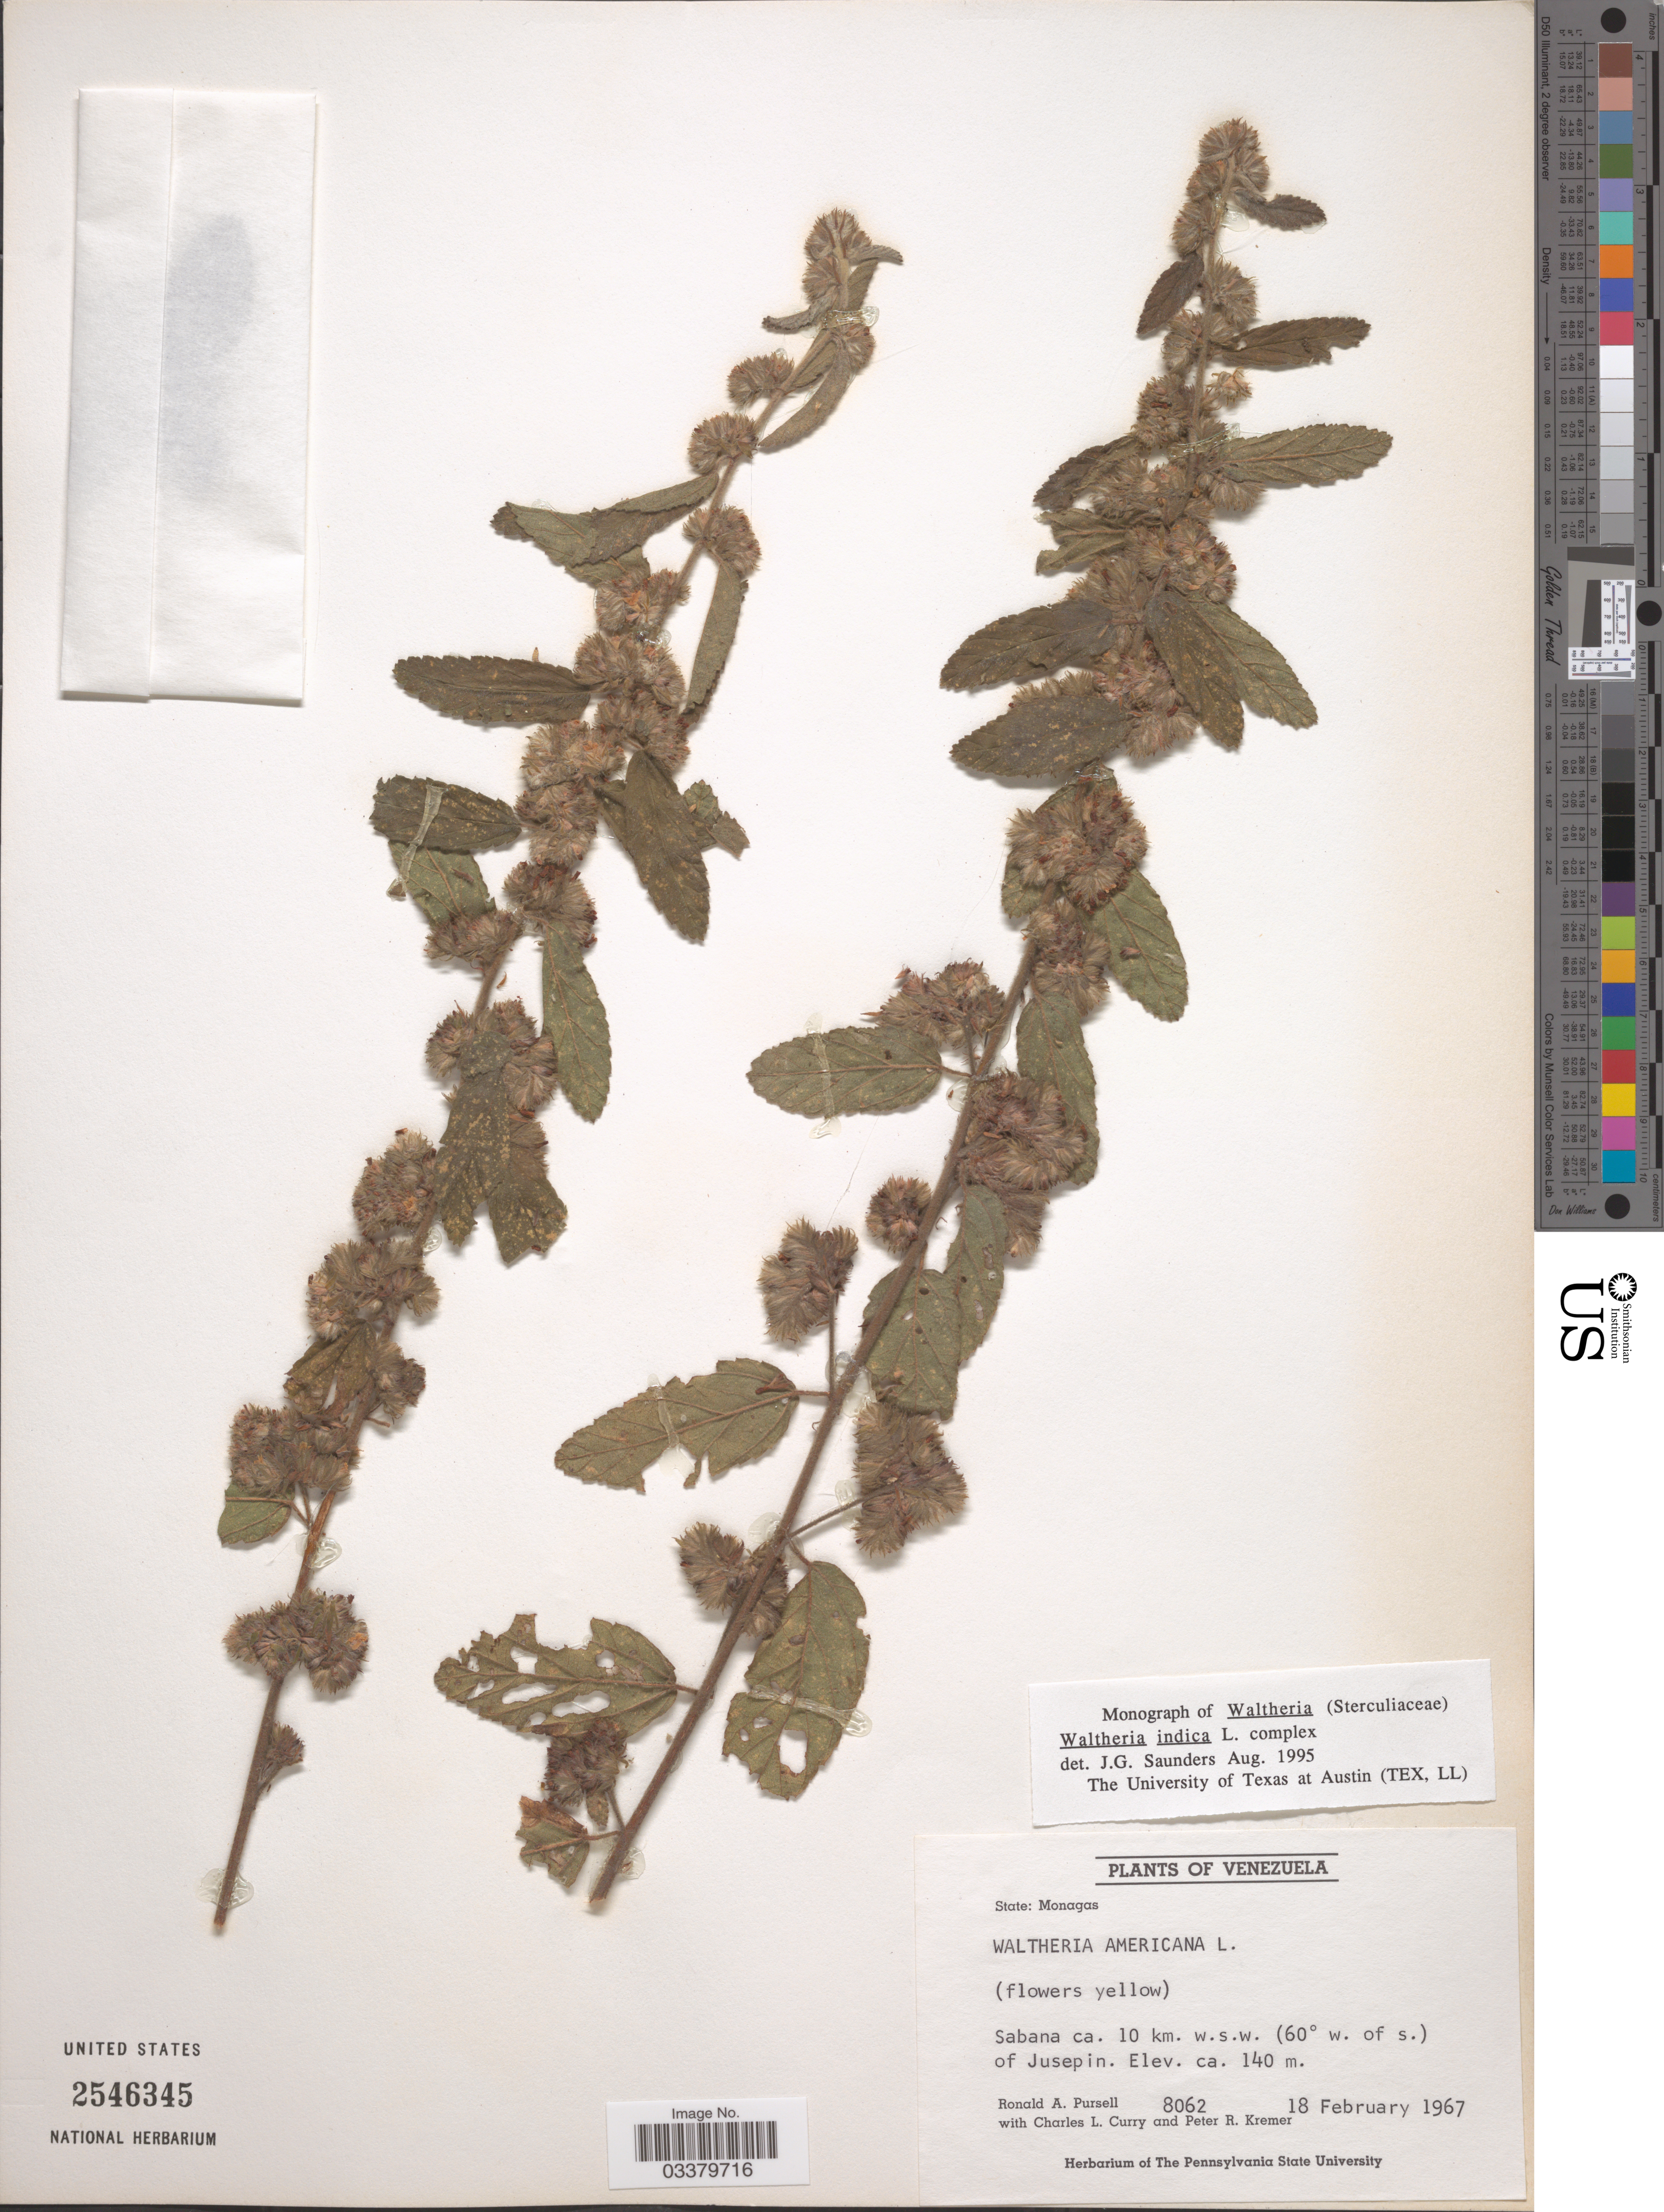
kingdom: Plantae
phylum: Tracheophyta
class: Magnoliopsida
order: Malvales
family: Malvaceae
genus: Waltheria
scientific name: Waltheria indica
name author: L.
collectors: R. A. Pursell, C. L. Curry & P. Kremer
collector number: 8062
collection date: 1967-02-18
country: Venezuela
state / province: Monagas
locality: Sabana ca. 10 km. w.s.w. (60° w. of s.) of Jusepin.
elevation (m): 140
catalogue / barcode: US 2546345